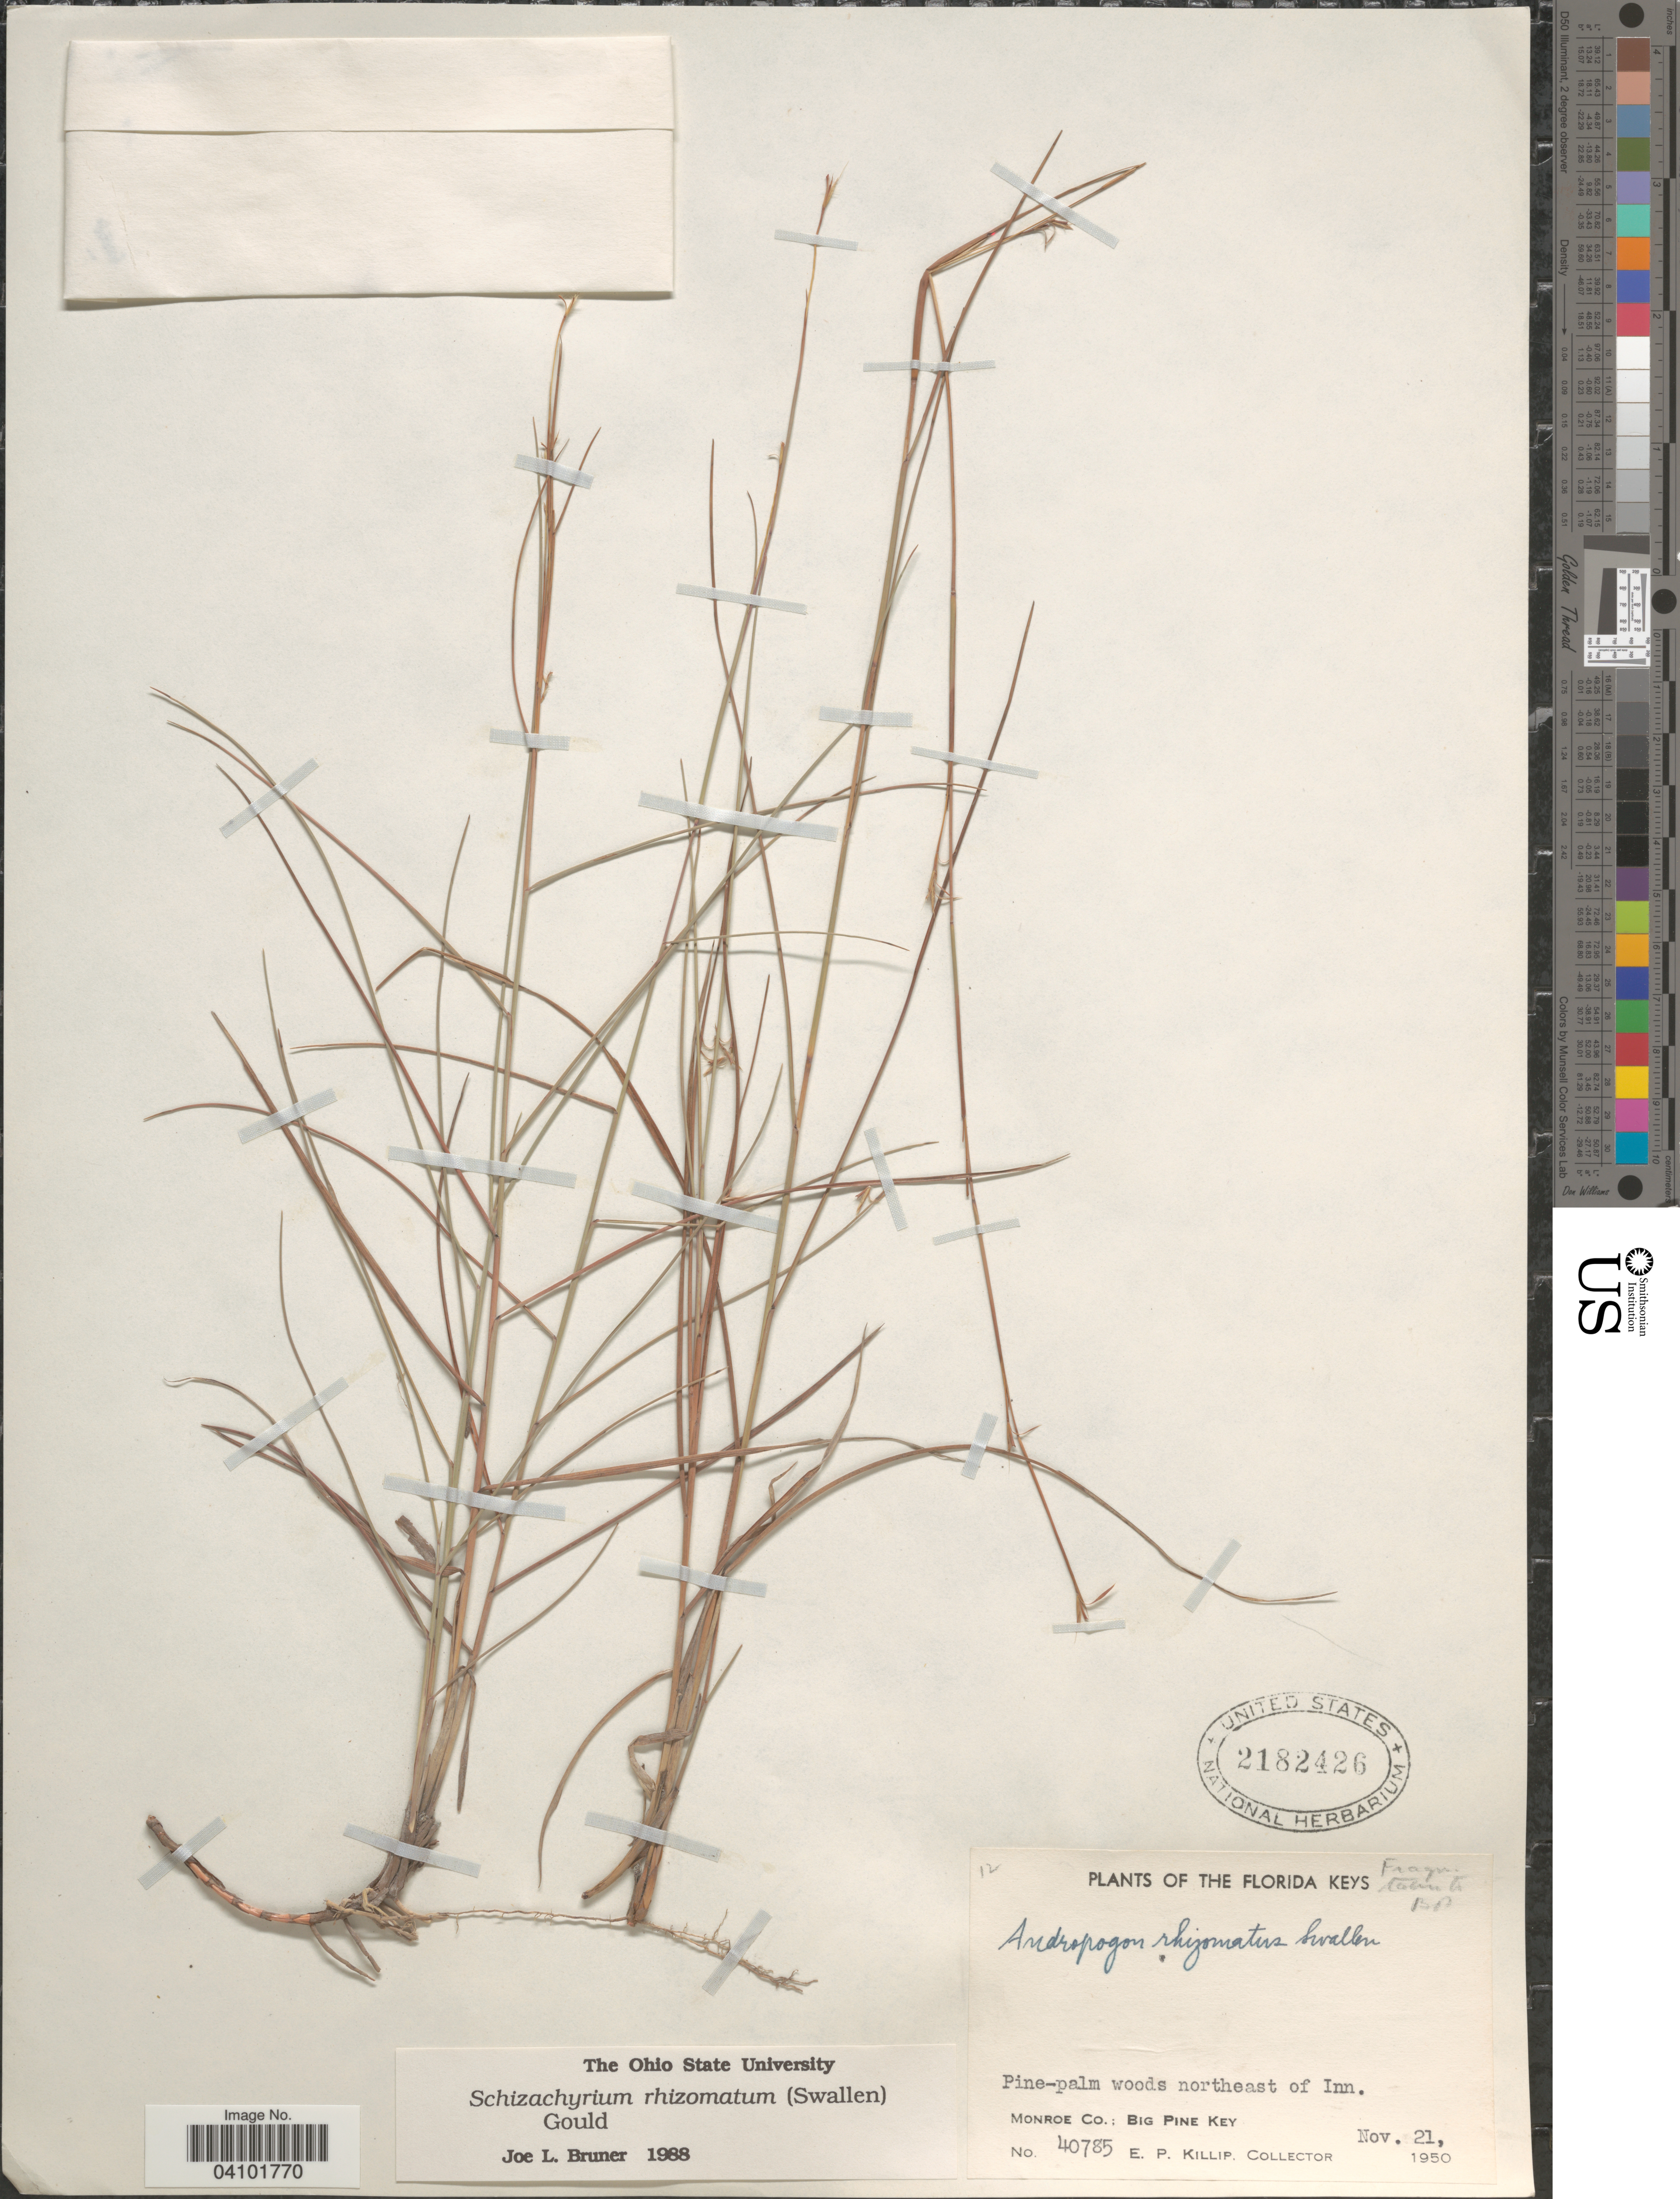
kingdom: Plantae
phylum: Tracheophyta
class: Liliopsida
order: Poales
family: Poaceae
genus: Schizachyrium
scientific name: Schizachyrium rhizomatum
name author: (Swallen) Gould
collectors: E. P. Killip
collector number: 40785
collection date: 1950-11-21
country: United States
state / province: Florida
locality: The Florida Keys. Northeast of Inn. Monroe Co.: Big Pine Key.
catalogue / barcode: US 2182426